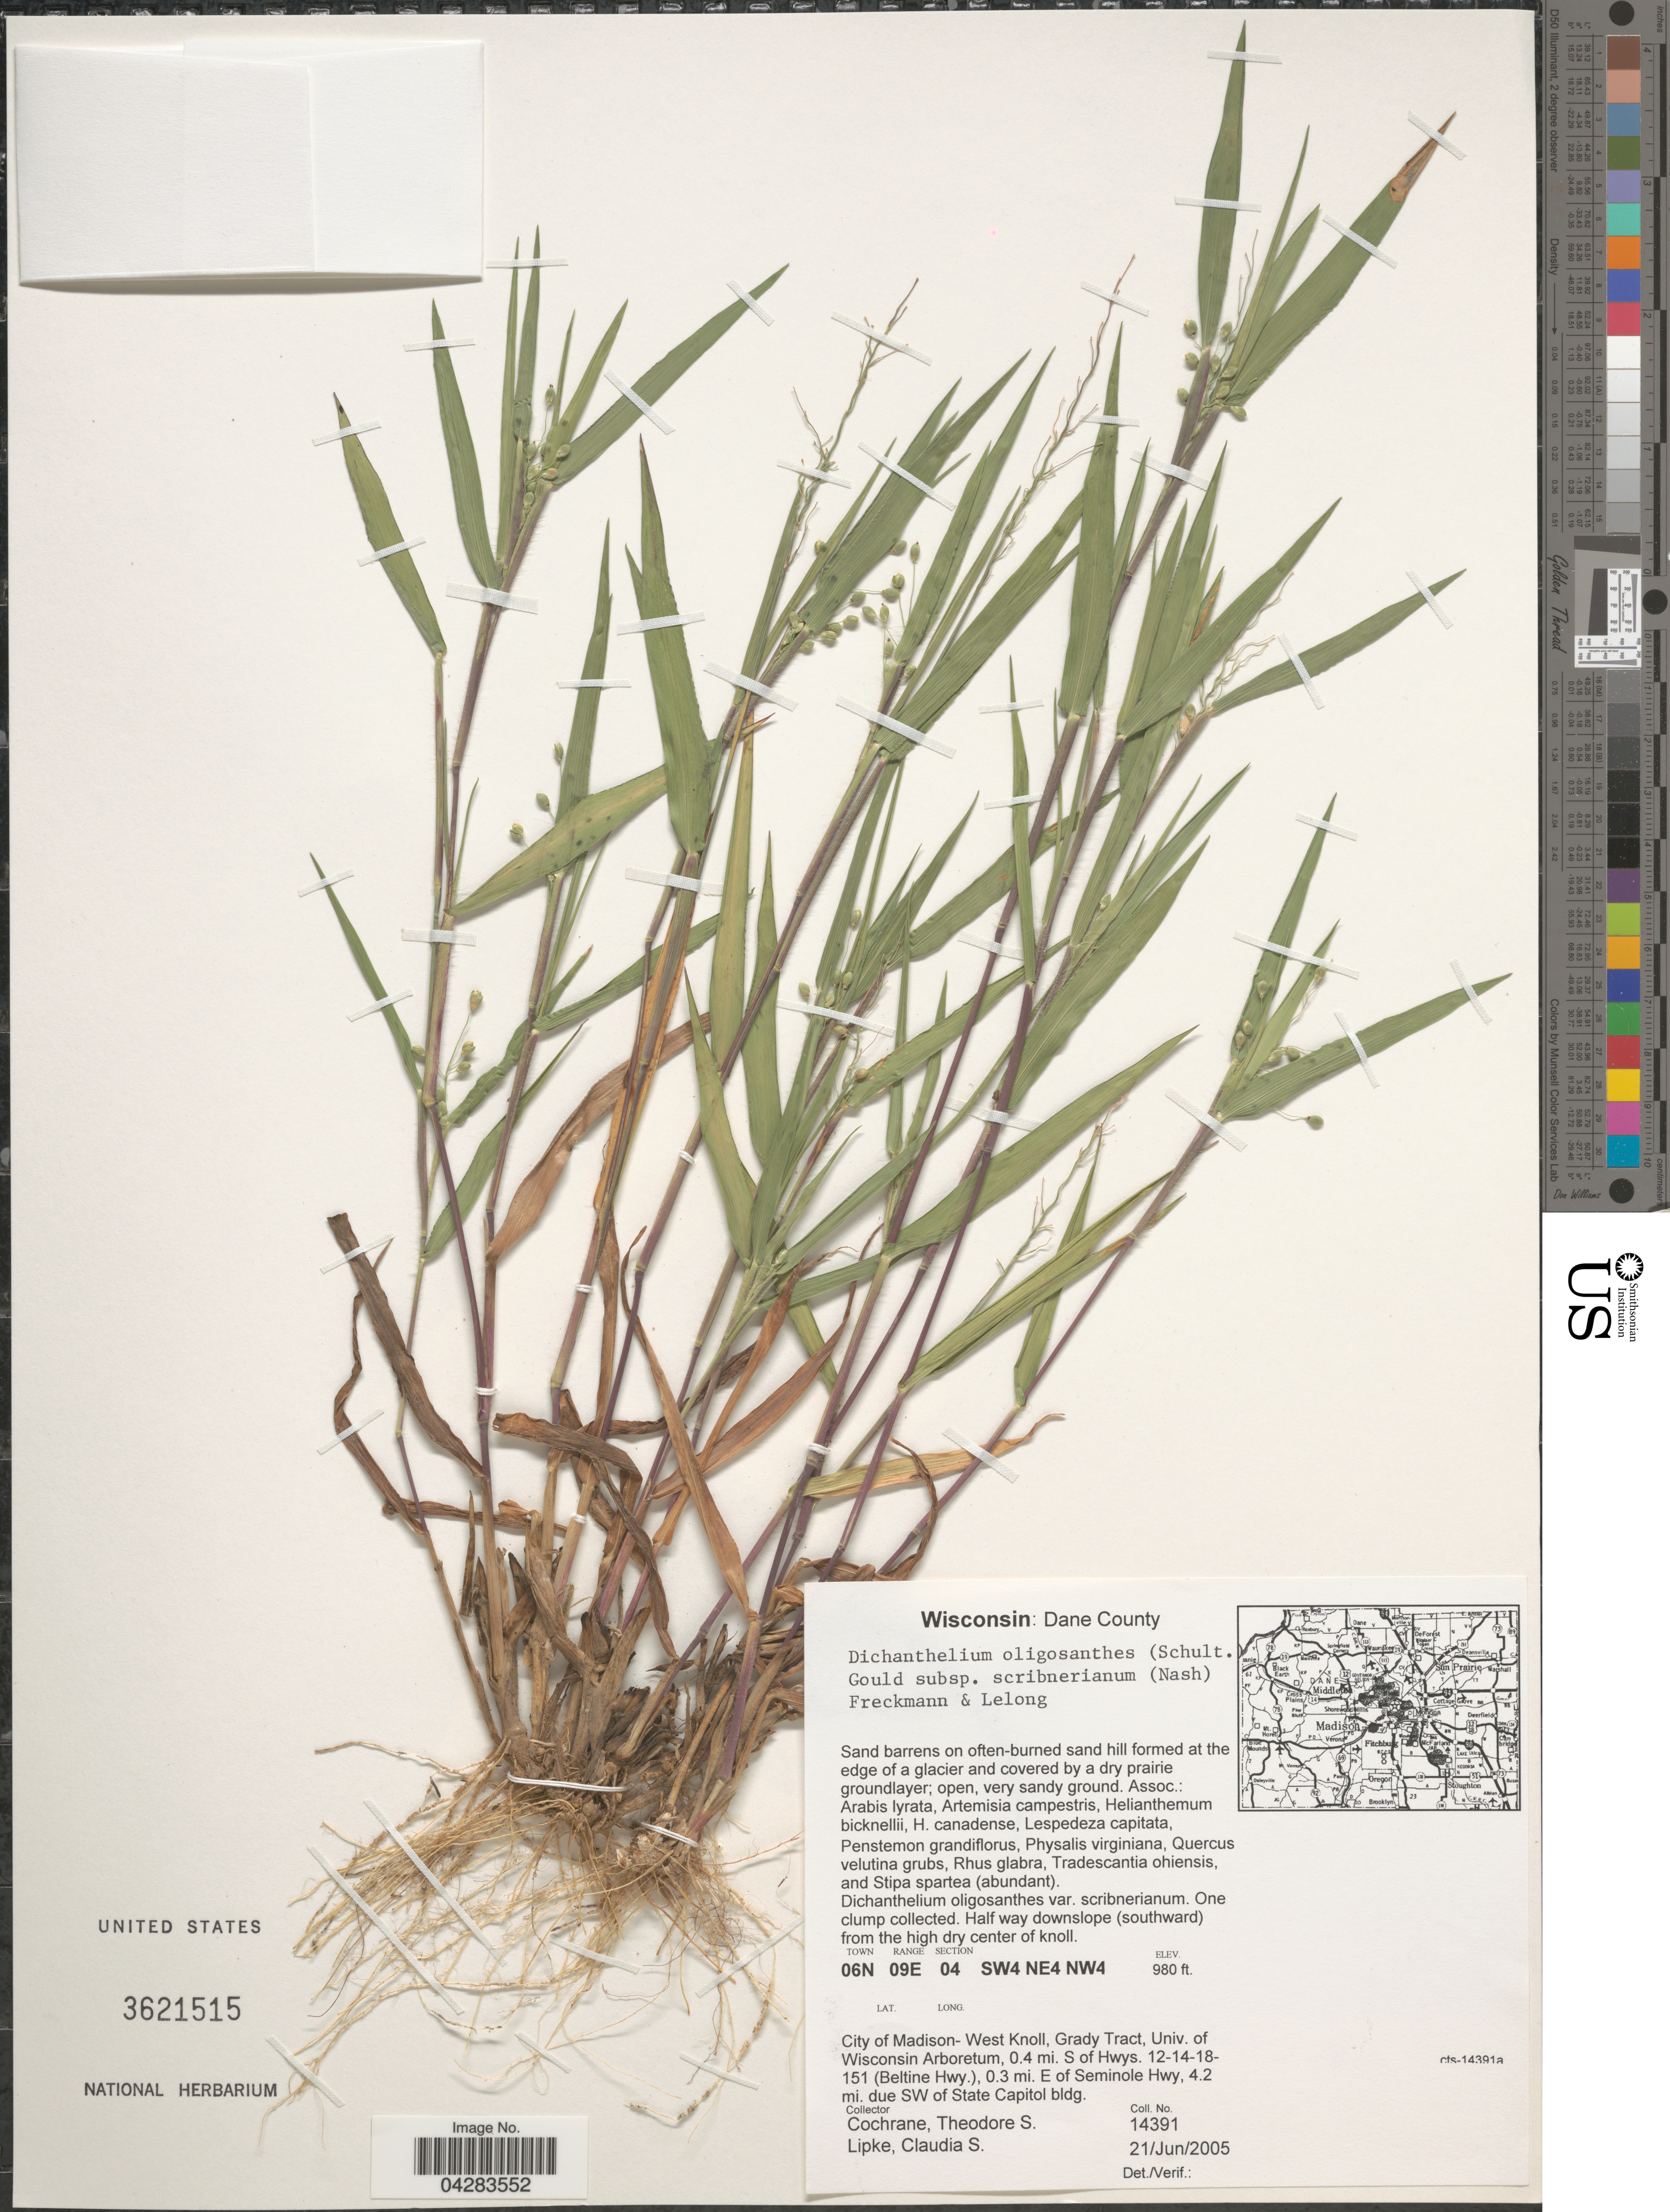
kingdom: Plantae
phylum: Tracheophyta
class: Liliopsida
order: Poales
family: Poaceae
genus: Dichanthelium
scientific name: Dichanthelium oligosanthes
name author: (Schult.) Gould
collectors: T. S. Cochrane & C. Lipke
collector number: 14391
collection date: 2005-06-21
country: United States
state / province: Wisconsin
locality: Dane County. Half way downslope (southward) from the high dry center of knoll. Town 06N. Range 09E. Section 04. SW4 NE4 NW4. City of Madison - West Knoll, Grady Tract, Univ. of Wisconsin Arboretum, 0.4 mi. S of Hwys. 12-14-18-151 (Beltine Hwy.), 0.3 mi. E of Seminole Hwy, 4.2 mi. due SW of State Capitol bldg.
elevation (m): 299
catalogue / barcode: US 3621515